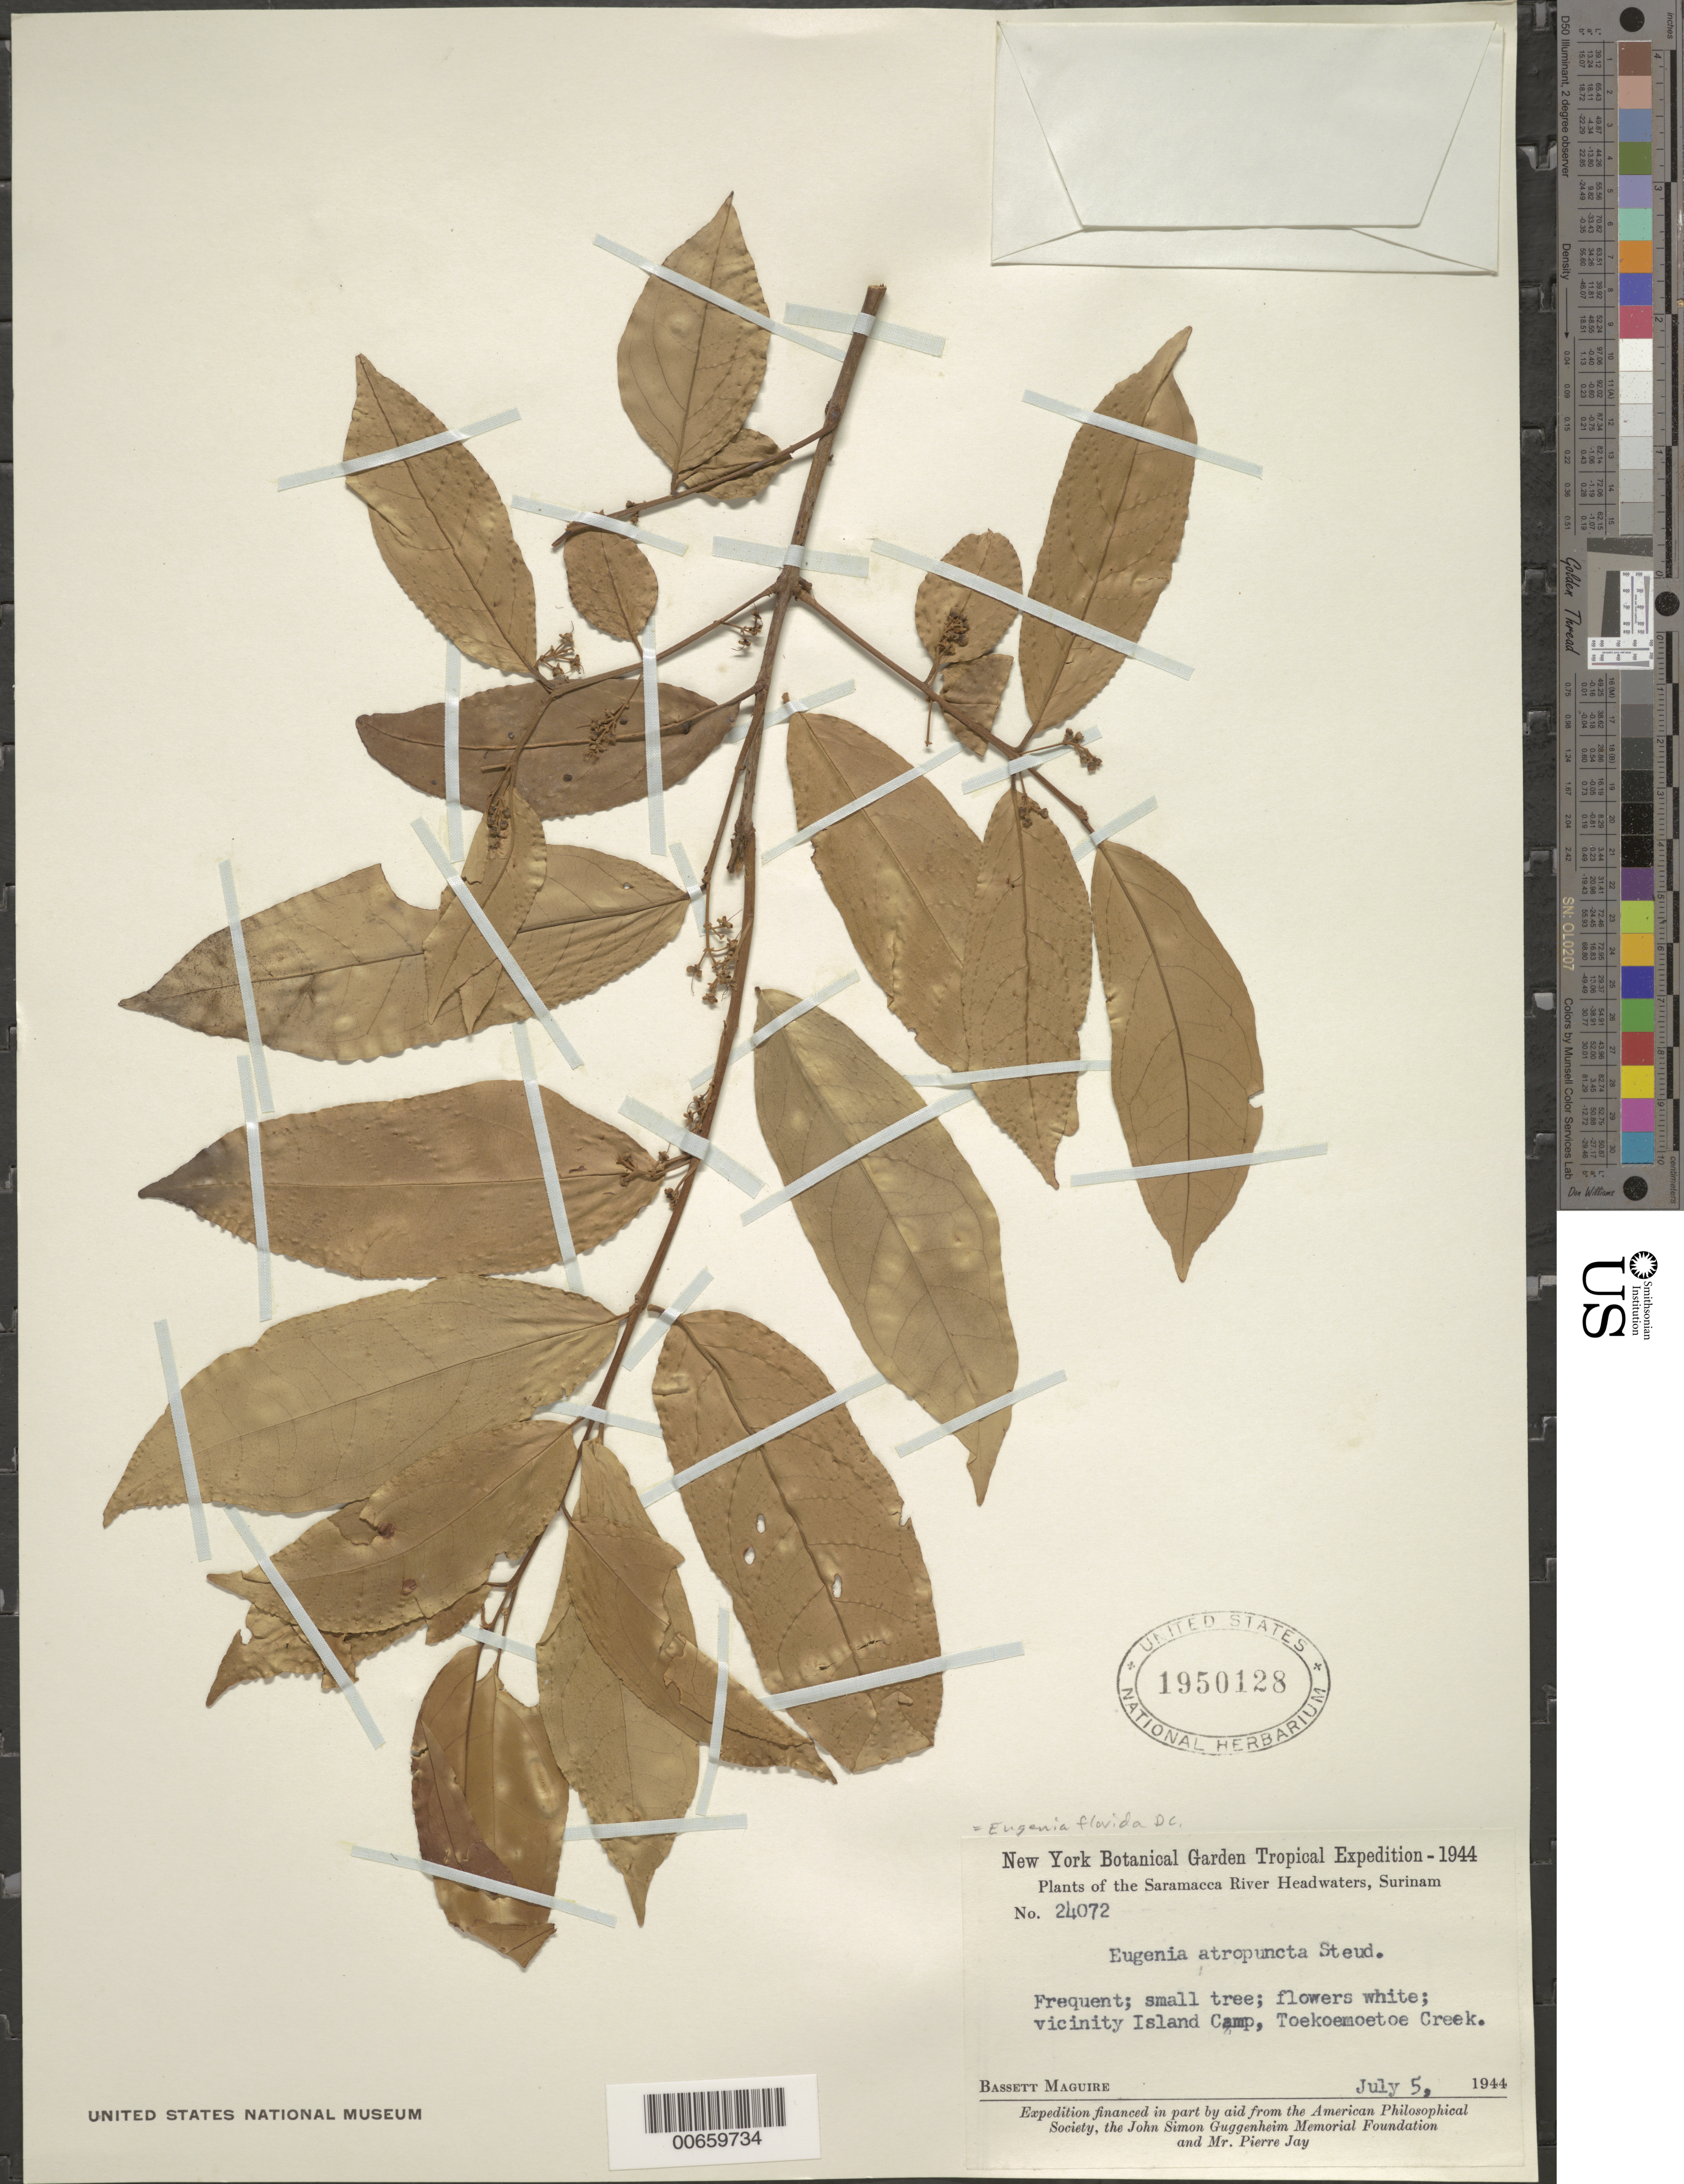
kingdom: Plantae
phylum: Tracheophyta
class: Magnoliopsida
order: Myrtales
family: Myrtaceae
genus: Eugenia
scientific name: Eugenia florida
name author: DC.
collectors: B. Maguire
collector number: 24072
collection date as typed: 5-Jul-44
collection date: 1944-07-05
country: Suriname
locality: Saramacca River Headwaters, Toekoemoetoe Creek, Island Camp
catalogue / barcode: US 1950128